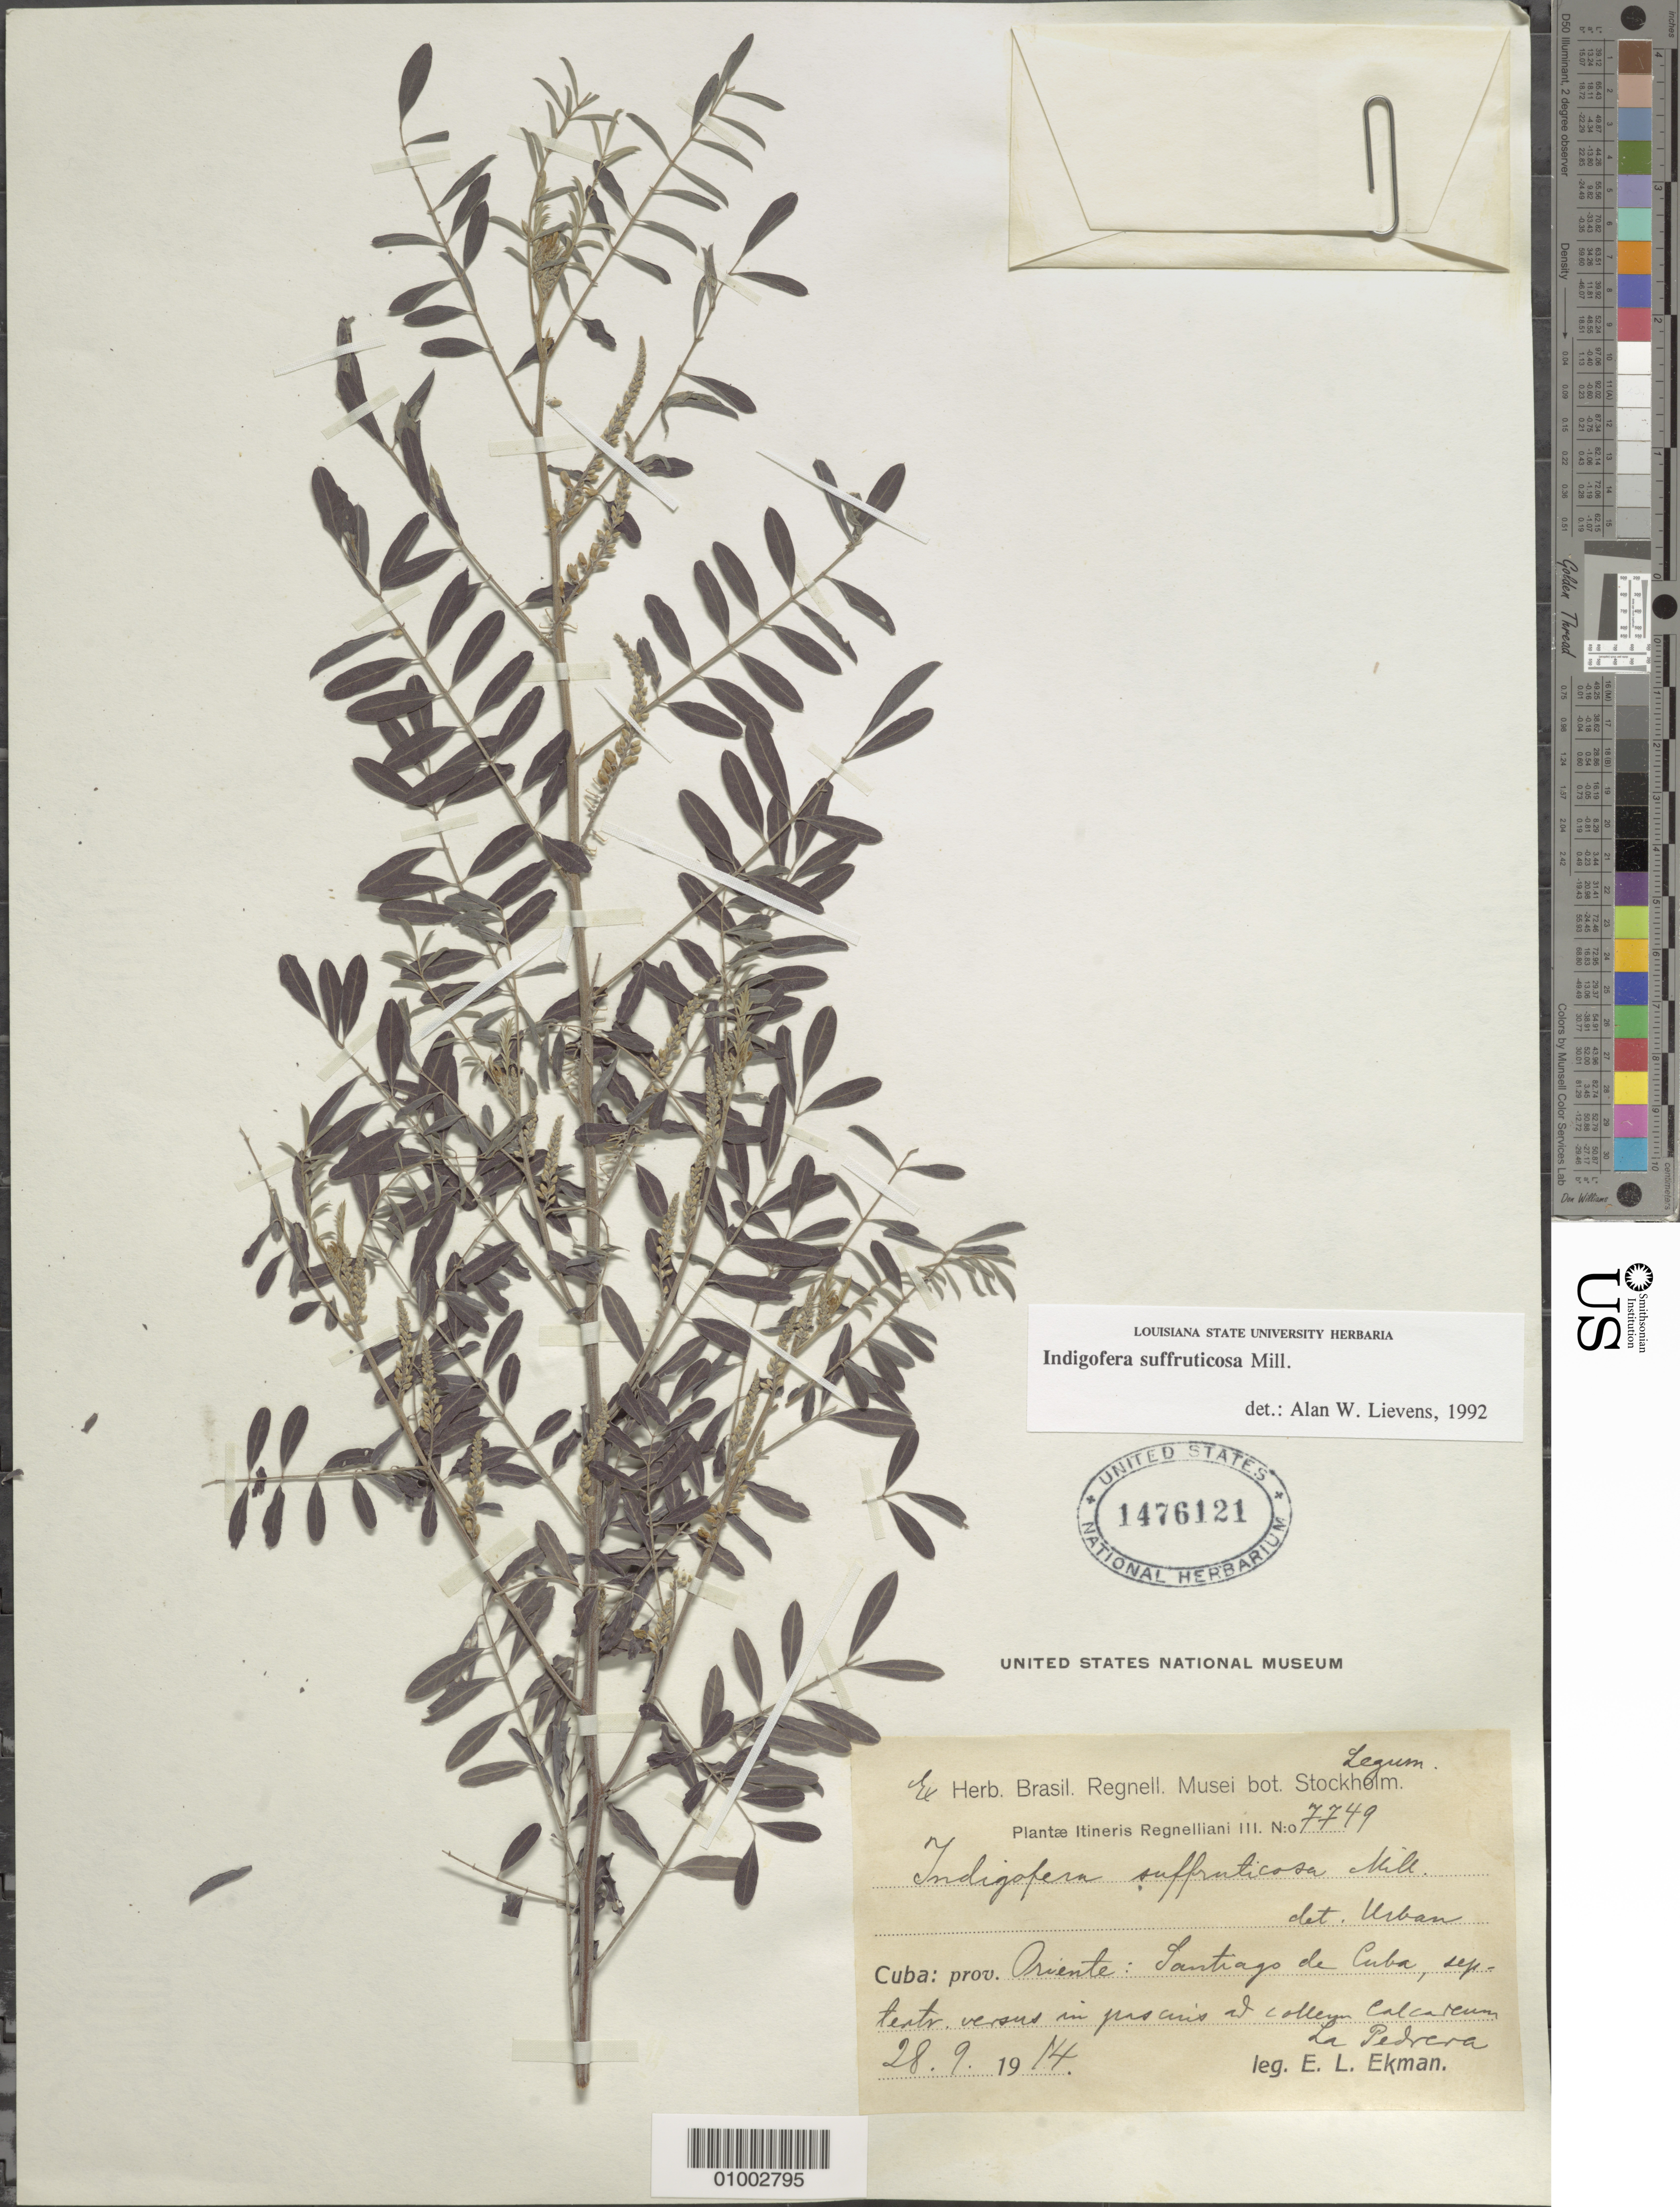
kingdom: Plantae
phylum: Tracheophyta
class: Magnoliopsida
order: Fabales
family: Fabaceae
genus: Indigofera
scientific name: Indigofera suffruticosa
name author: Mill.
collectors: E. L. Ekman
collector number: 7749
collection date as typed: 28 Sep 1914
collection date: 1914-09-28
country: Cuba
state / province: Santiago de Cuba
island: Cuba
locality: Santiago de Cuba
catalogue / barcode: US 1476121